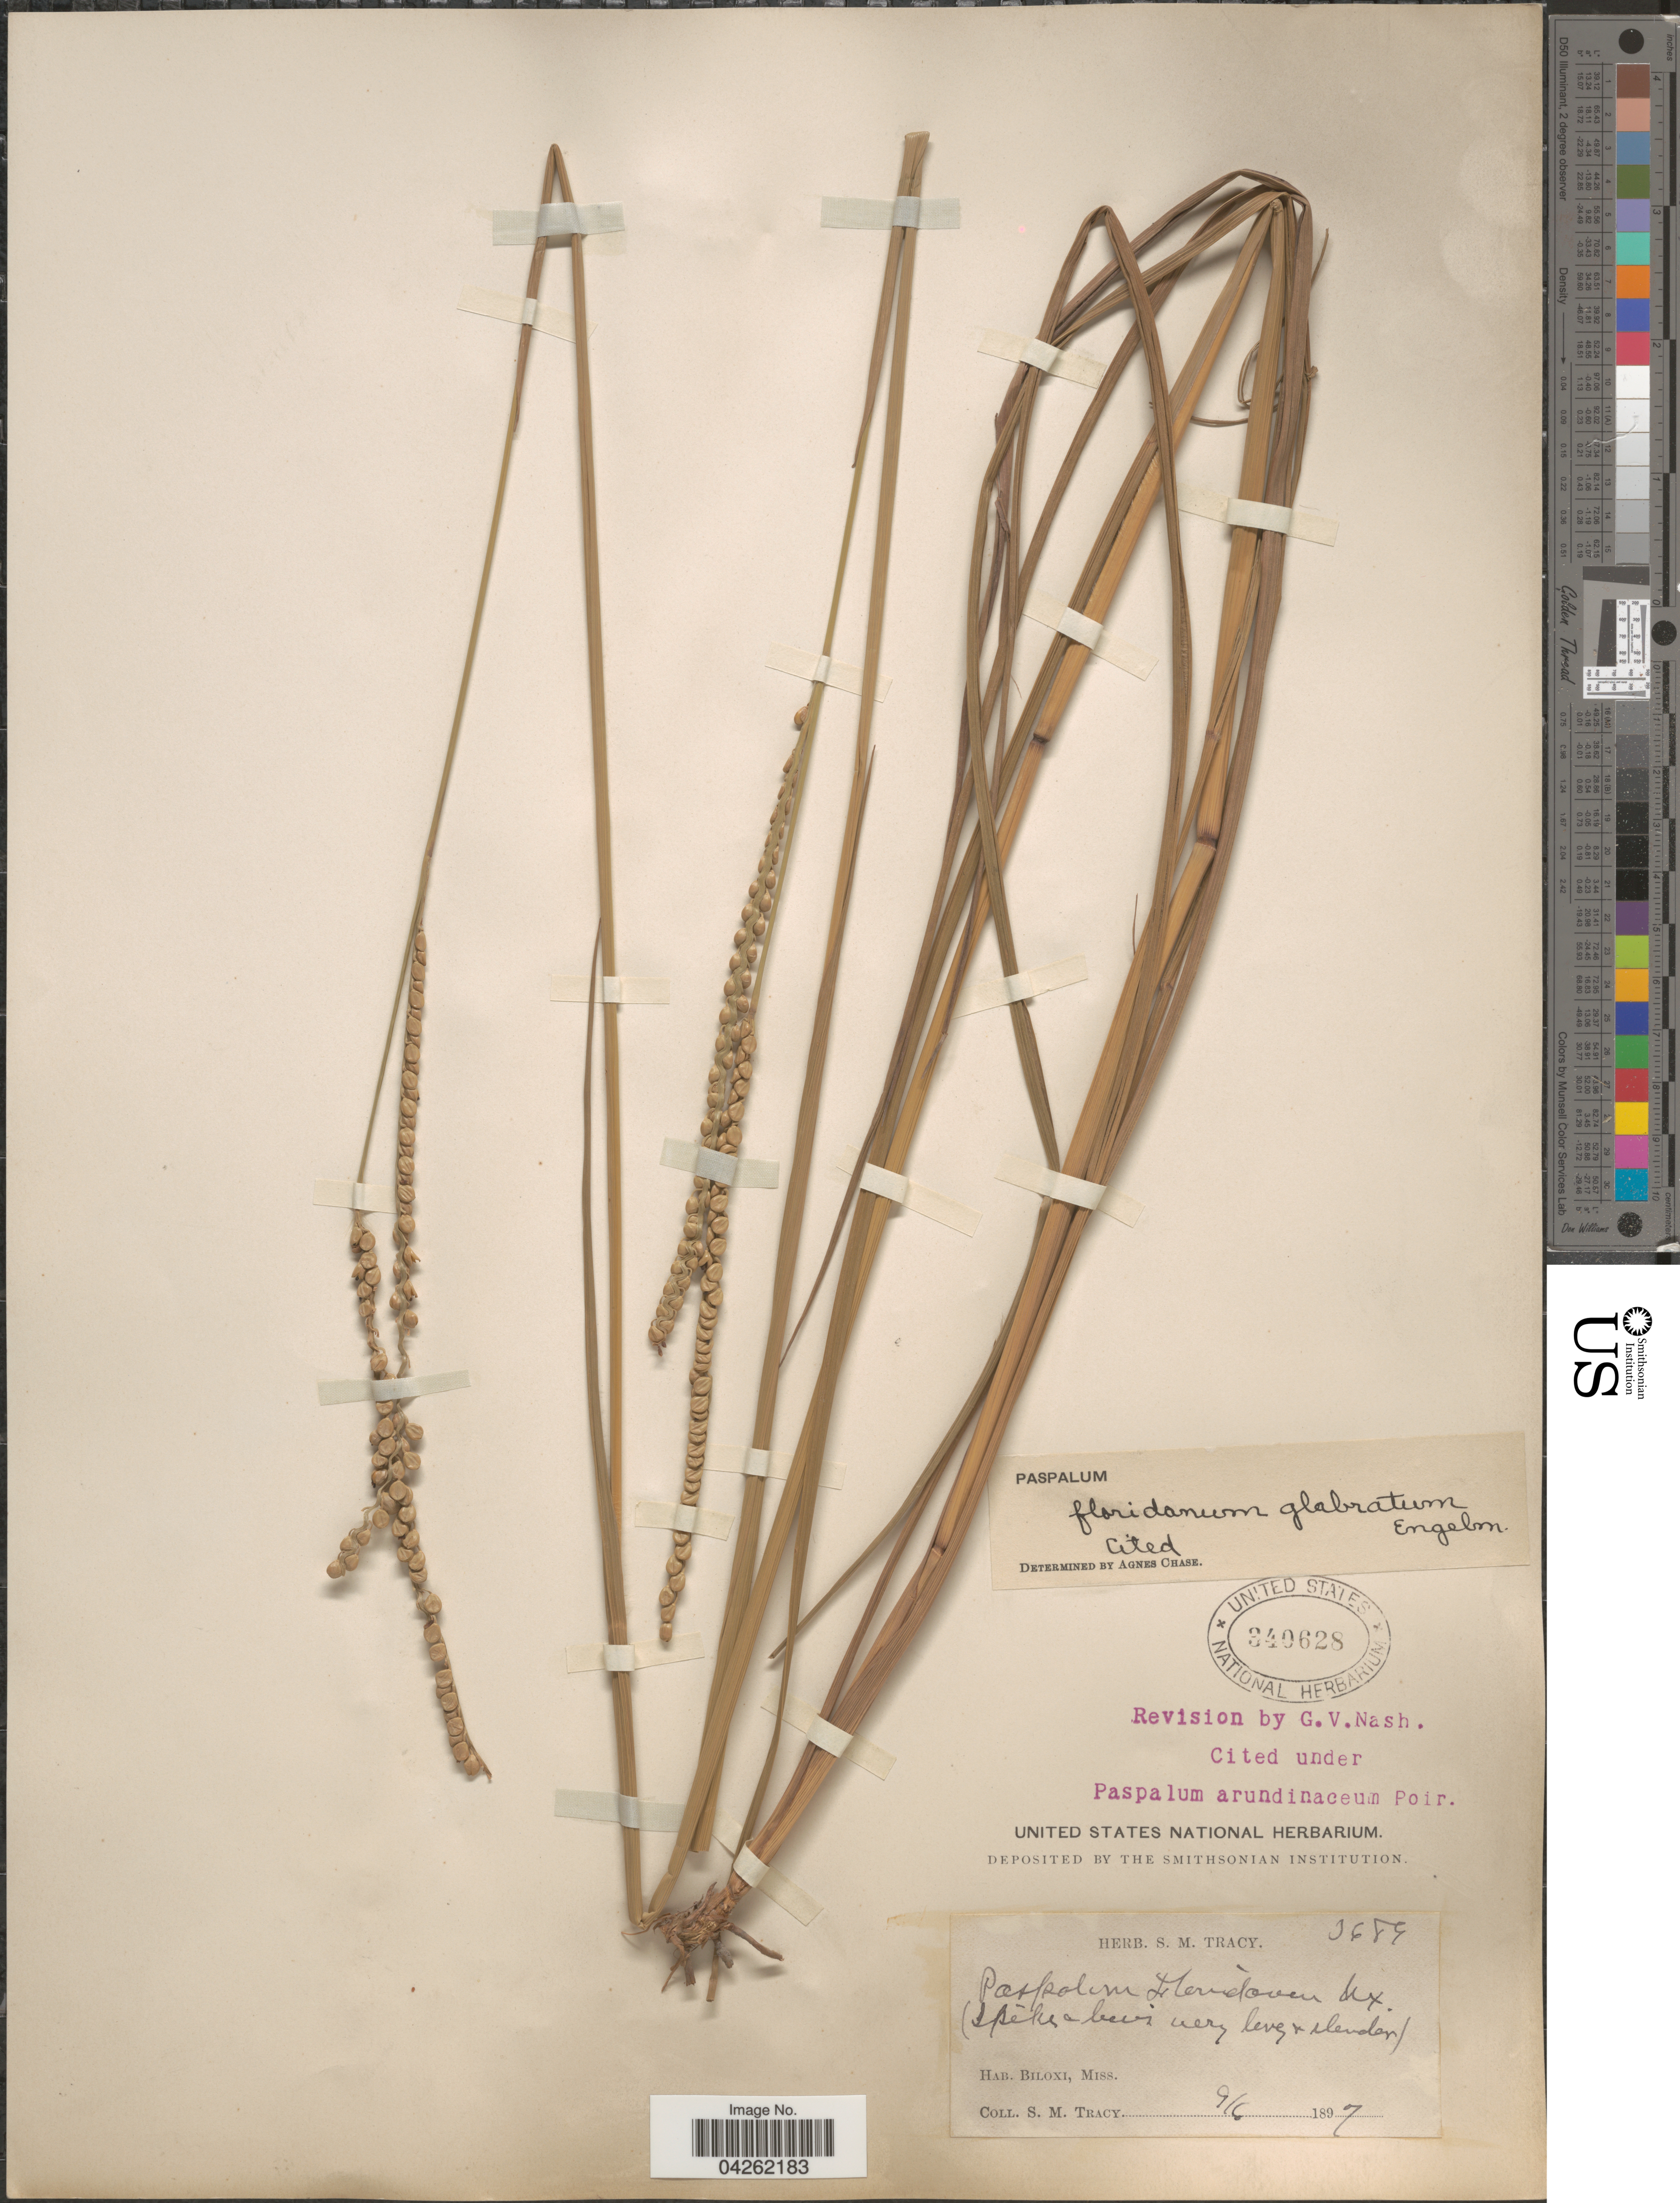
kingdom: Plantae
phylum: Tracheophyta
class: Liliopsida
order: Poales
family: Poaceae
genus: Paspalum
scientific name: Paspalum floridanum var. glabratum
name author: Engelm. ex Vasey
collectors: S. M. Tracy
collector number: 3689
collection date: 1897-09-06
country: United States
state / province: Mississippi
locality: Biloxi.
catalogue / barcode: US 340628